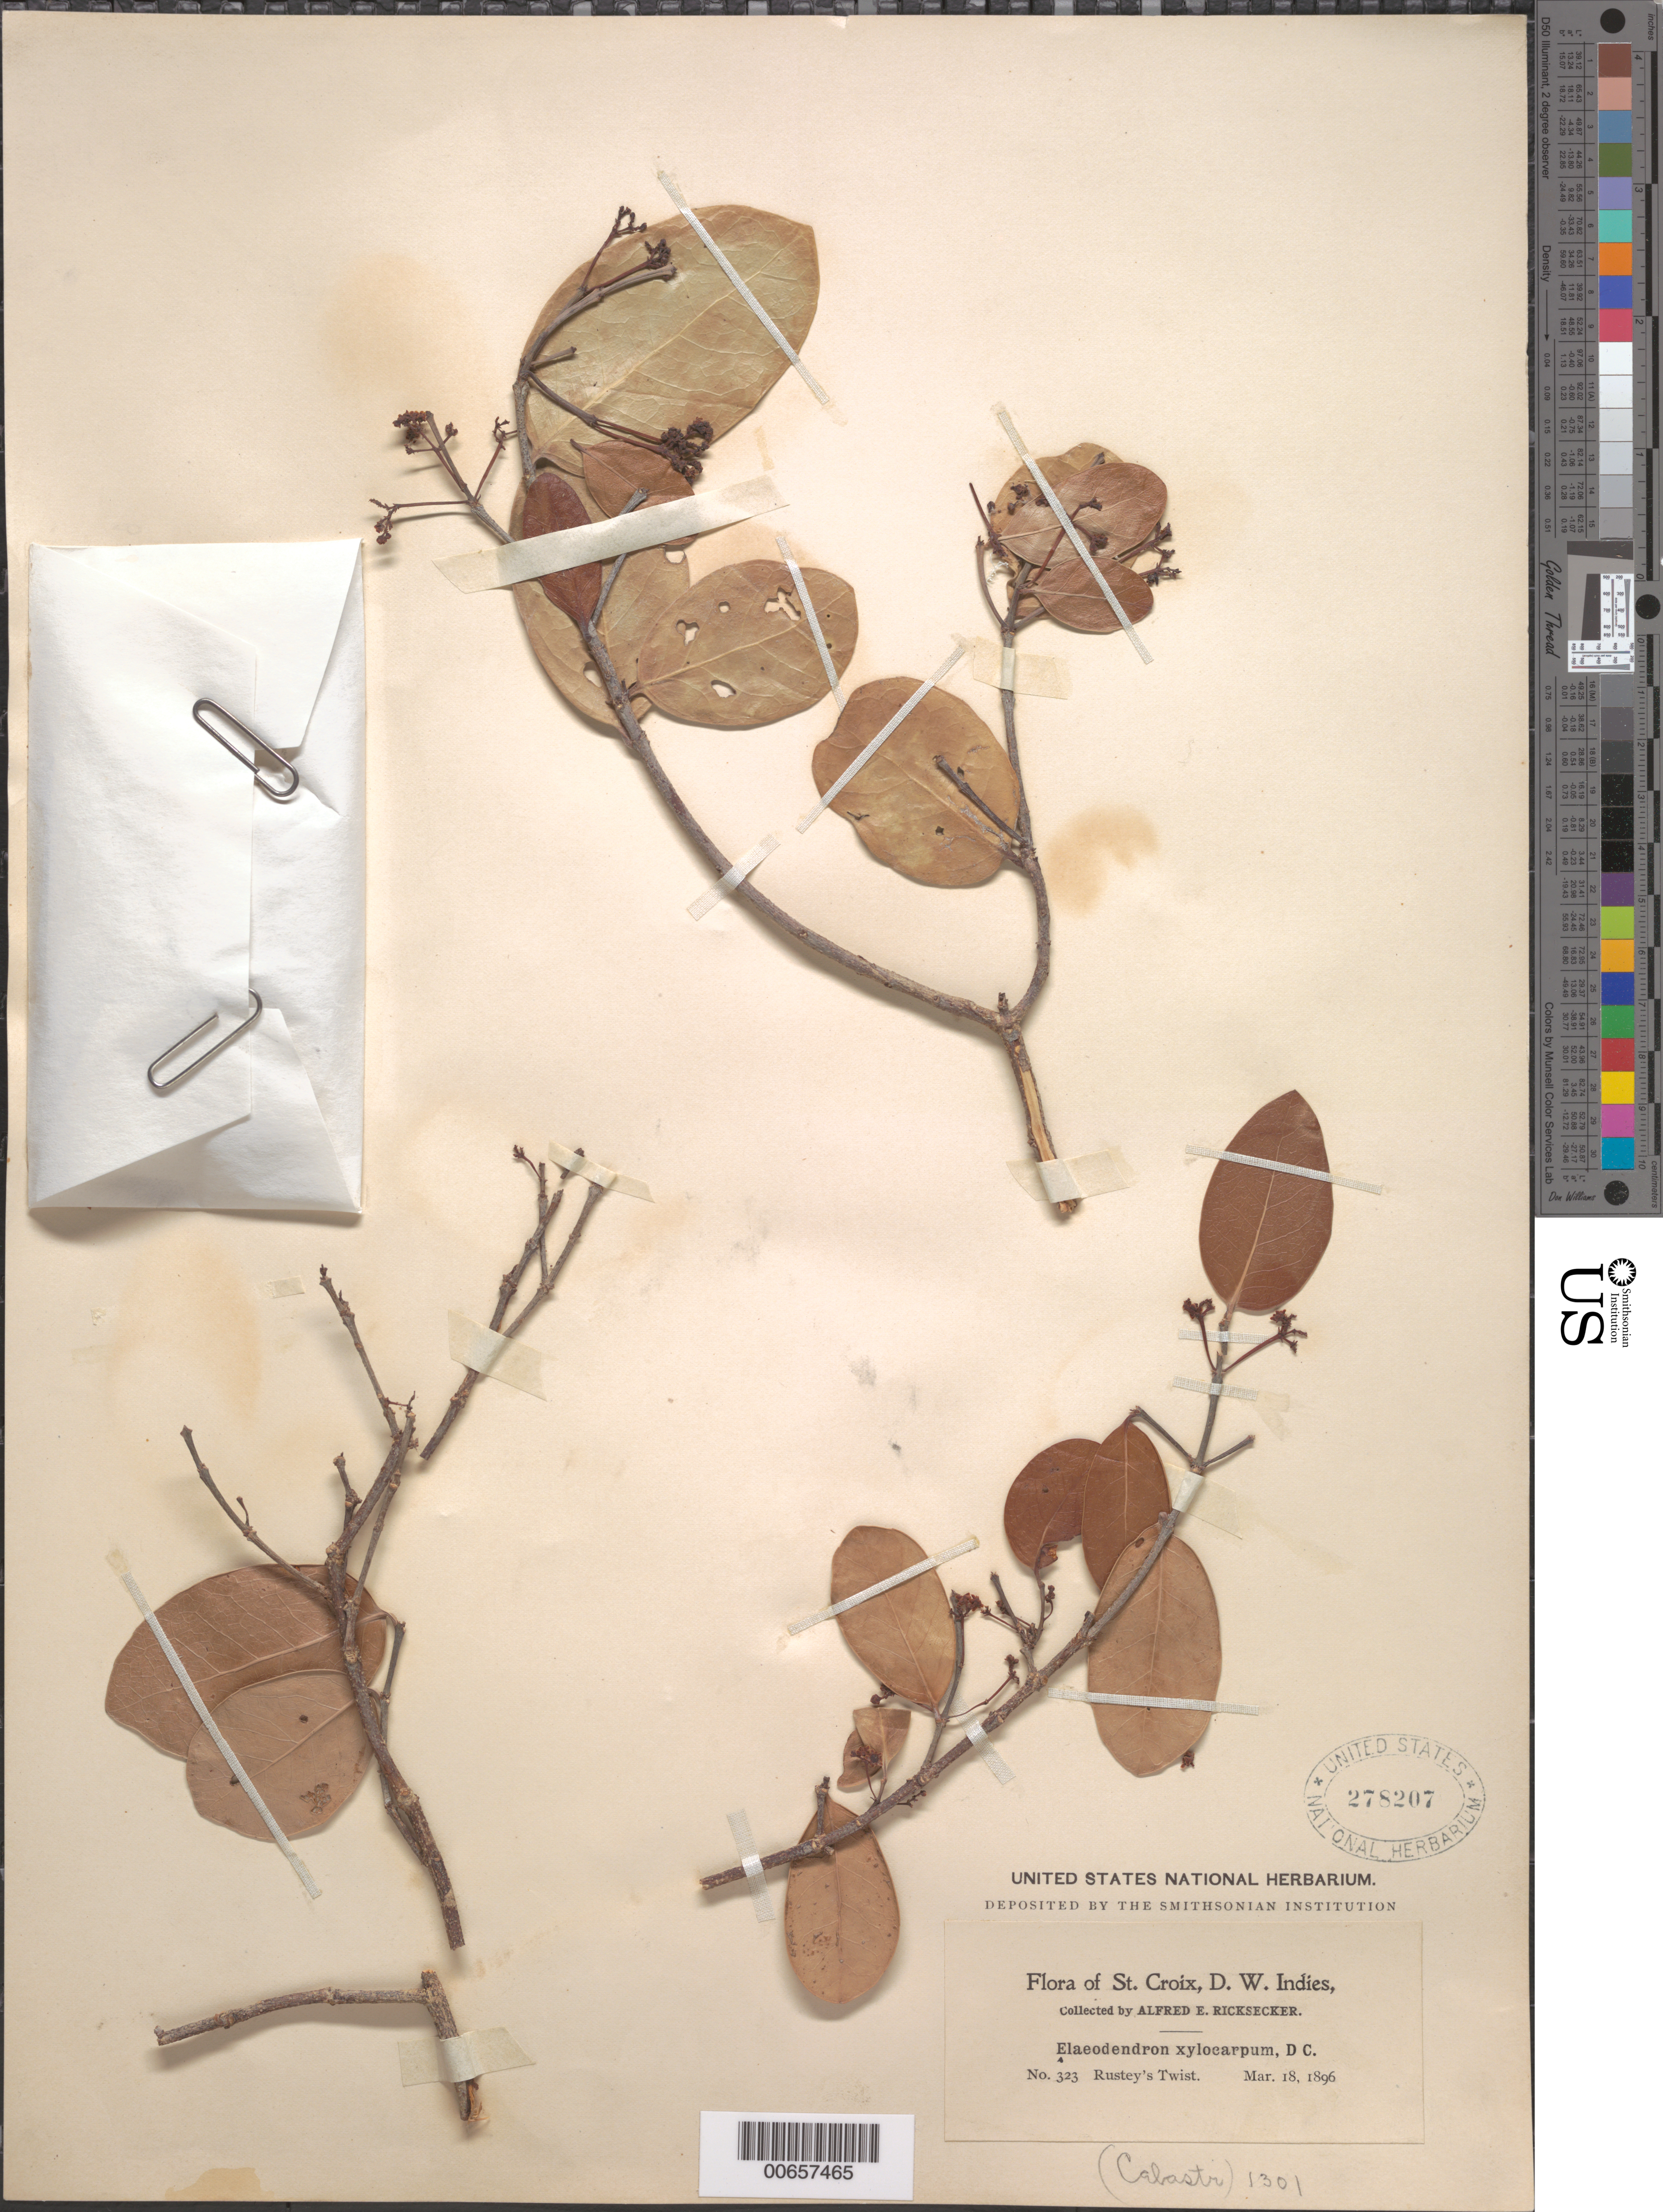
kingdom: Plantae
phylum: Tracheophyta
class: Magnoliopsida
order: Celastrales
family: Celastraceae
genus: Elaeodendron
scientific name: Elaeodendron xylocarpum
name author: (Vent.) DC.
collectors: A. E. Ricksecker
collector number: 323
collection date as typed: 18 Mar 1896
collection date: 1896-03-18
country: U.S. Virgin Islands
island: St. Croix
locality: Rustey's Twist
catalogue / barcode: US 278207